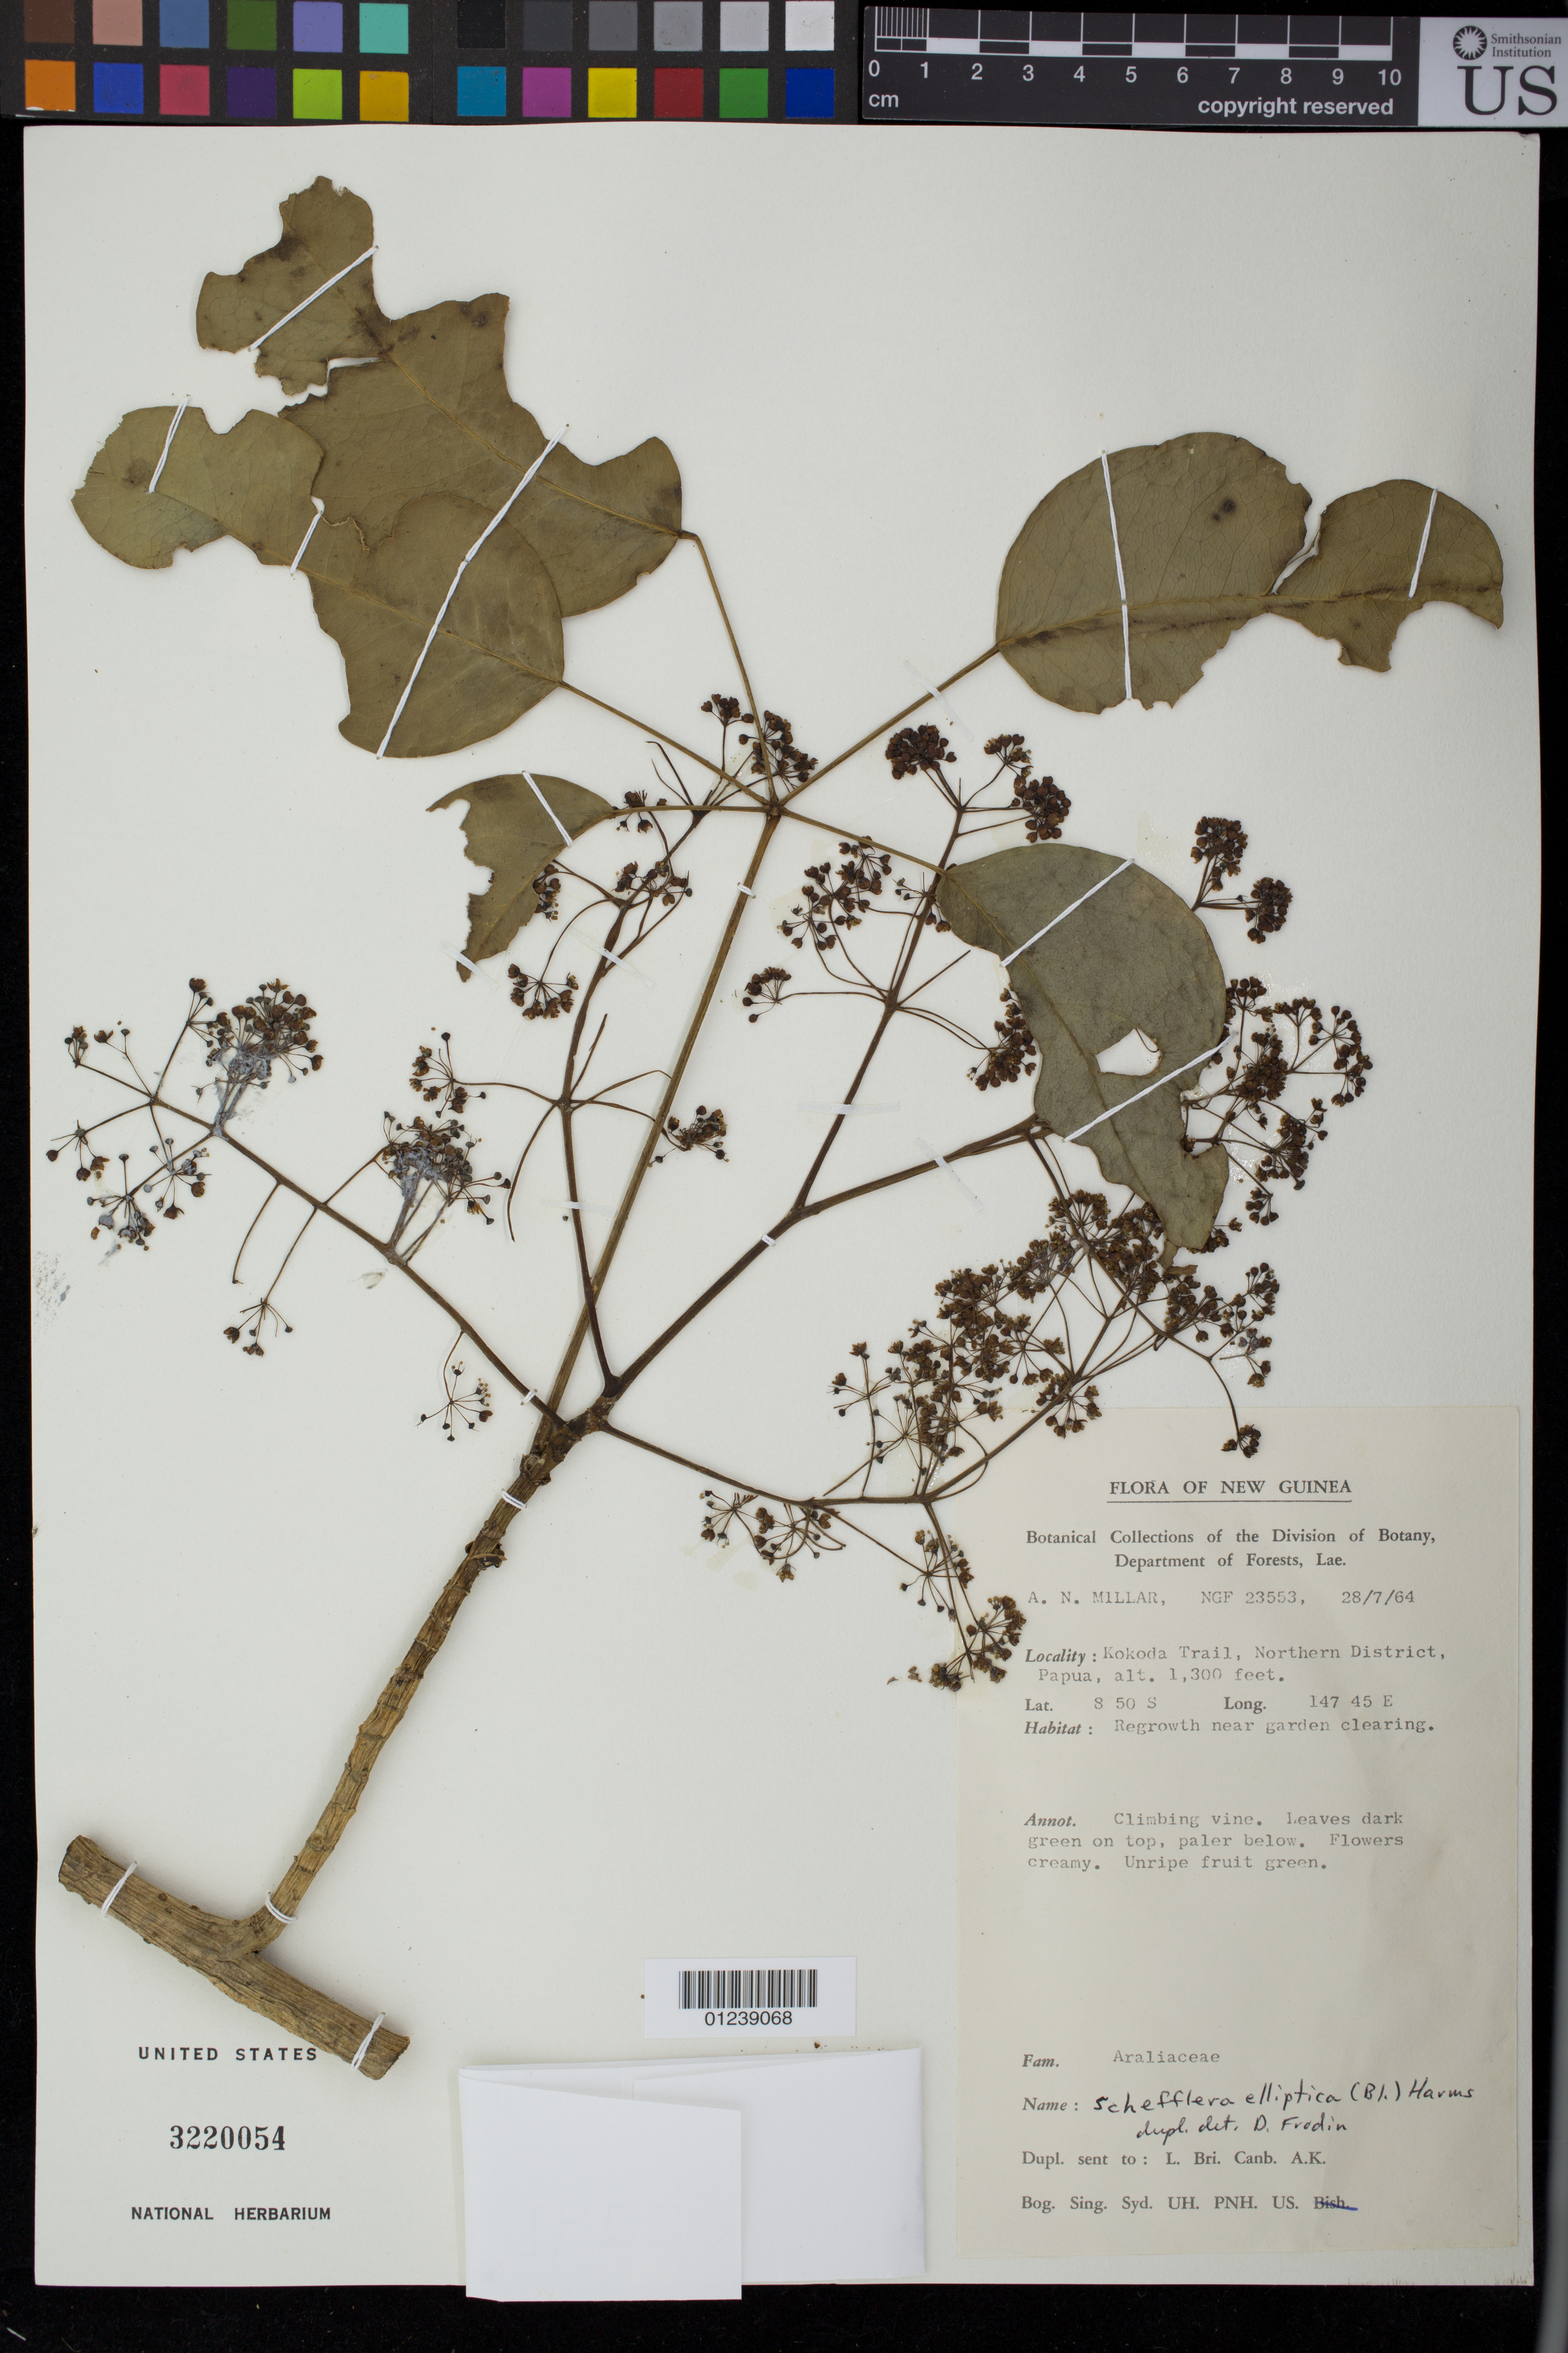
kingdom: Plantae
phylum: Tracheophyta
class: Magnoliopsida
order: Apiales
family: Araliaceae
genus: Heptapleurum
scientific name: Heptapleurum ellipticum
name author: (Blume) Seem.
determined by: Wagner, W. L., (BOT), Smithsonian Institution - National Museum of Natural History (UNITED STATES)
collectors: A. Millar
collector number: NGF 23553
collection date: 1964-07-28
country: Papua New Guinea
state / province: Northern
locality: Kokoda Trail, Northern District, Papua.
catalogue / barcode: US 3220054